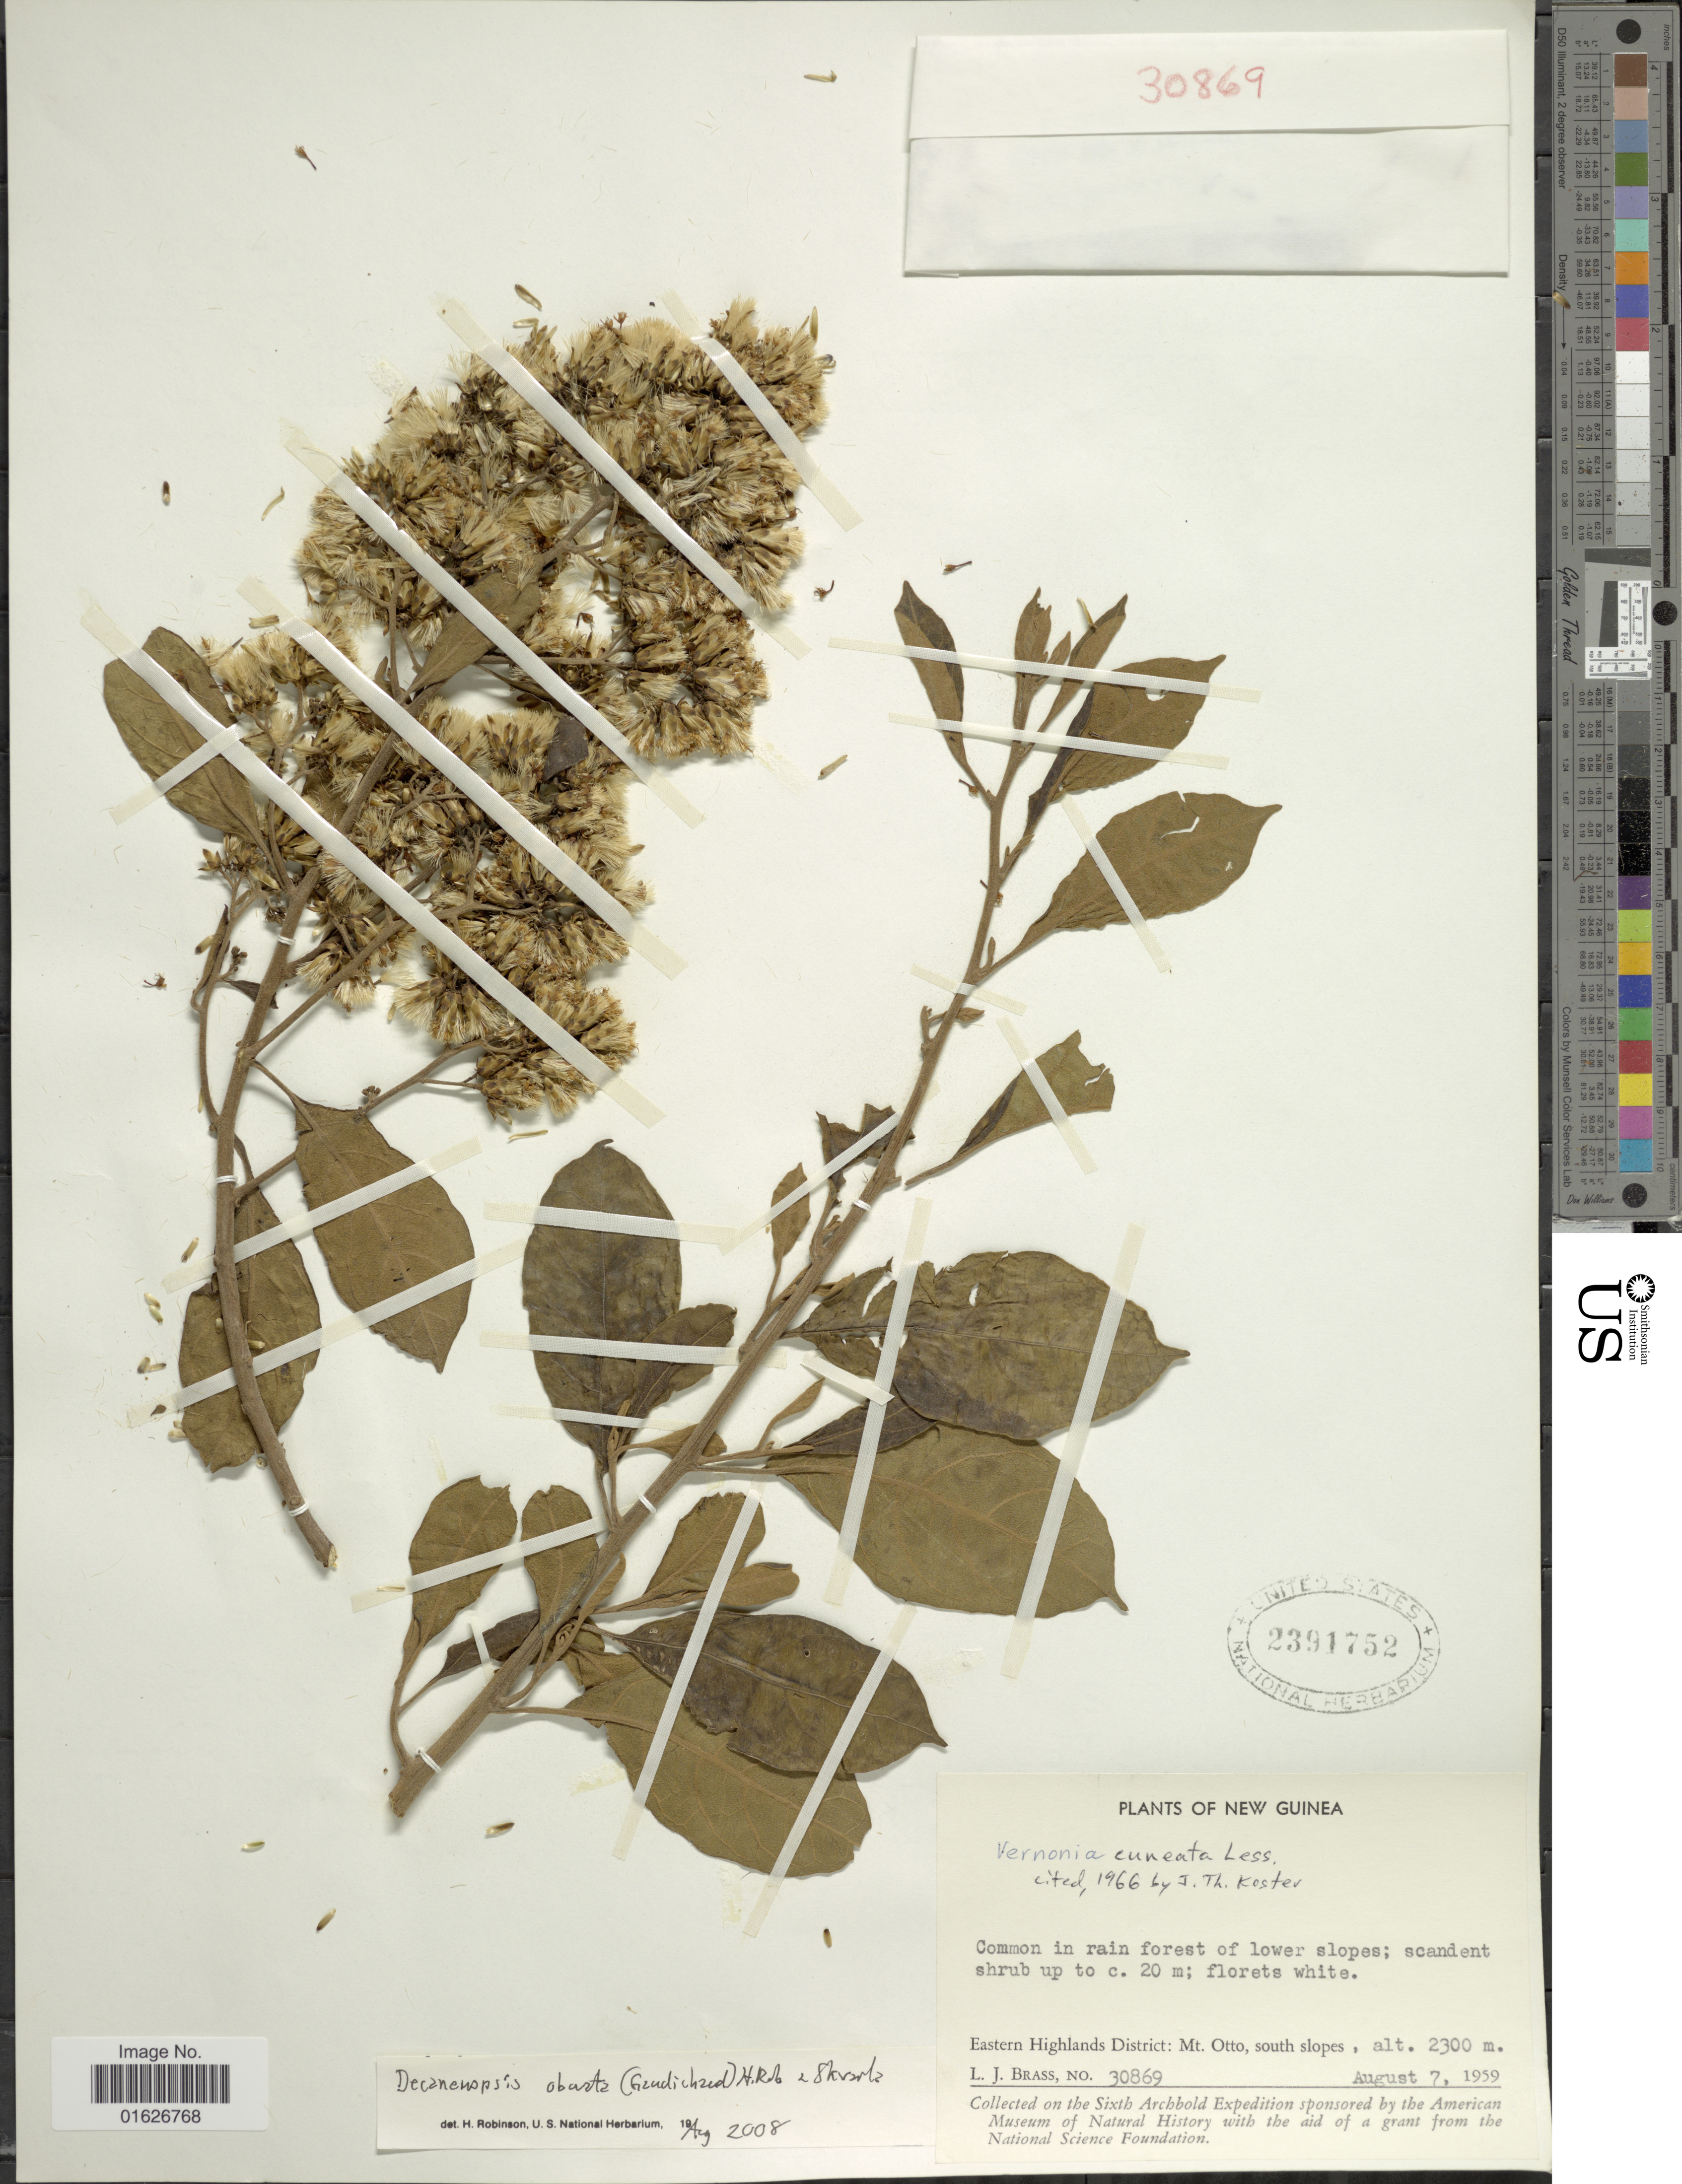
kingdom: Plantae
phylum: Tracheophyta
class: Magnoliopsida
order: Asterales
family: Asteraceae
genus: Decaneuropsis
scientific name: Decaneuropsis obovata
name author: (Gaudich.) H. Rob. & Skvarla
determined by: Robinson, H. E., (US), Smithsonian Institution - National Museum of Natural History (UNITED STATES)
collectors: L. J. Brass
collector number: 30869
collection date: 1959-08-07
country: Papua New Guinea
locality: New Guinea, Eastern Highlands District: Mt. Otto, south slopes.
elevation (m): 2300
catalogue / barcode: US 2391752